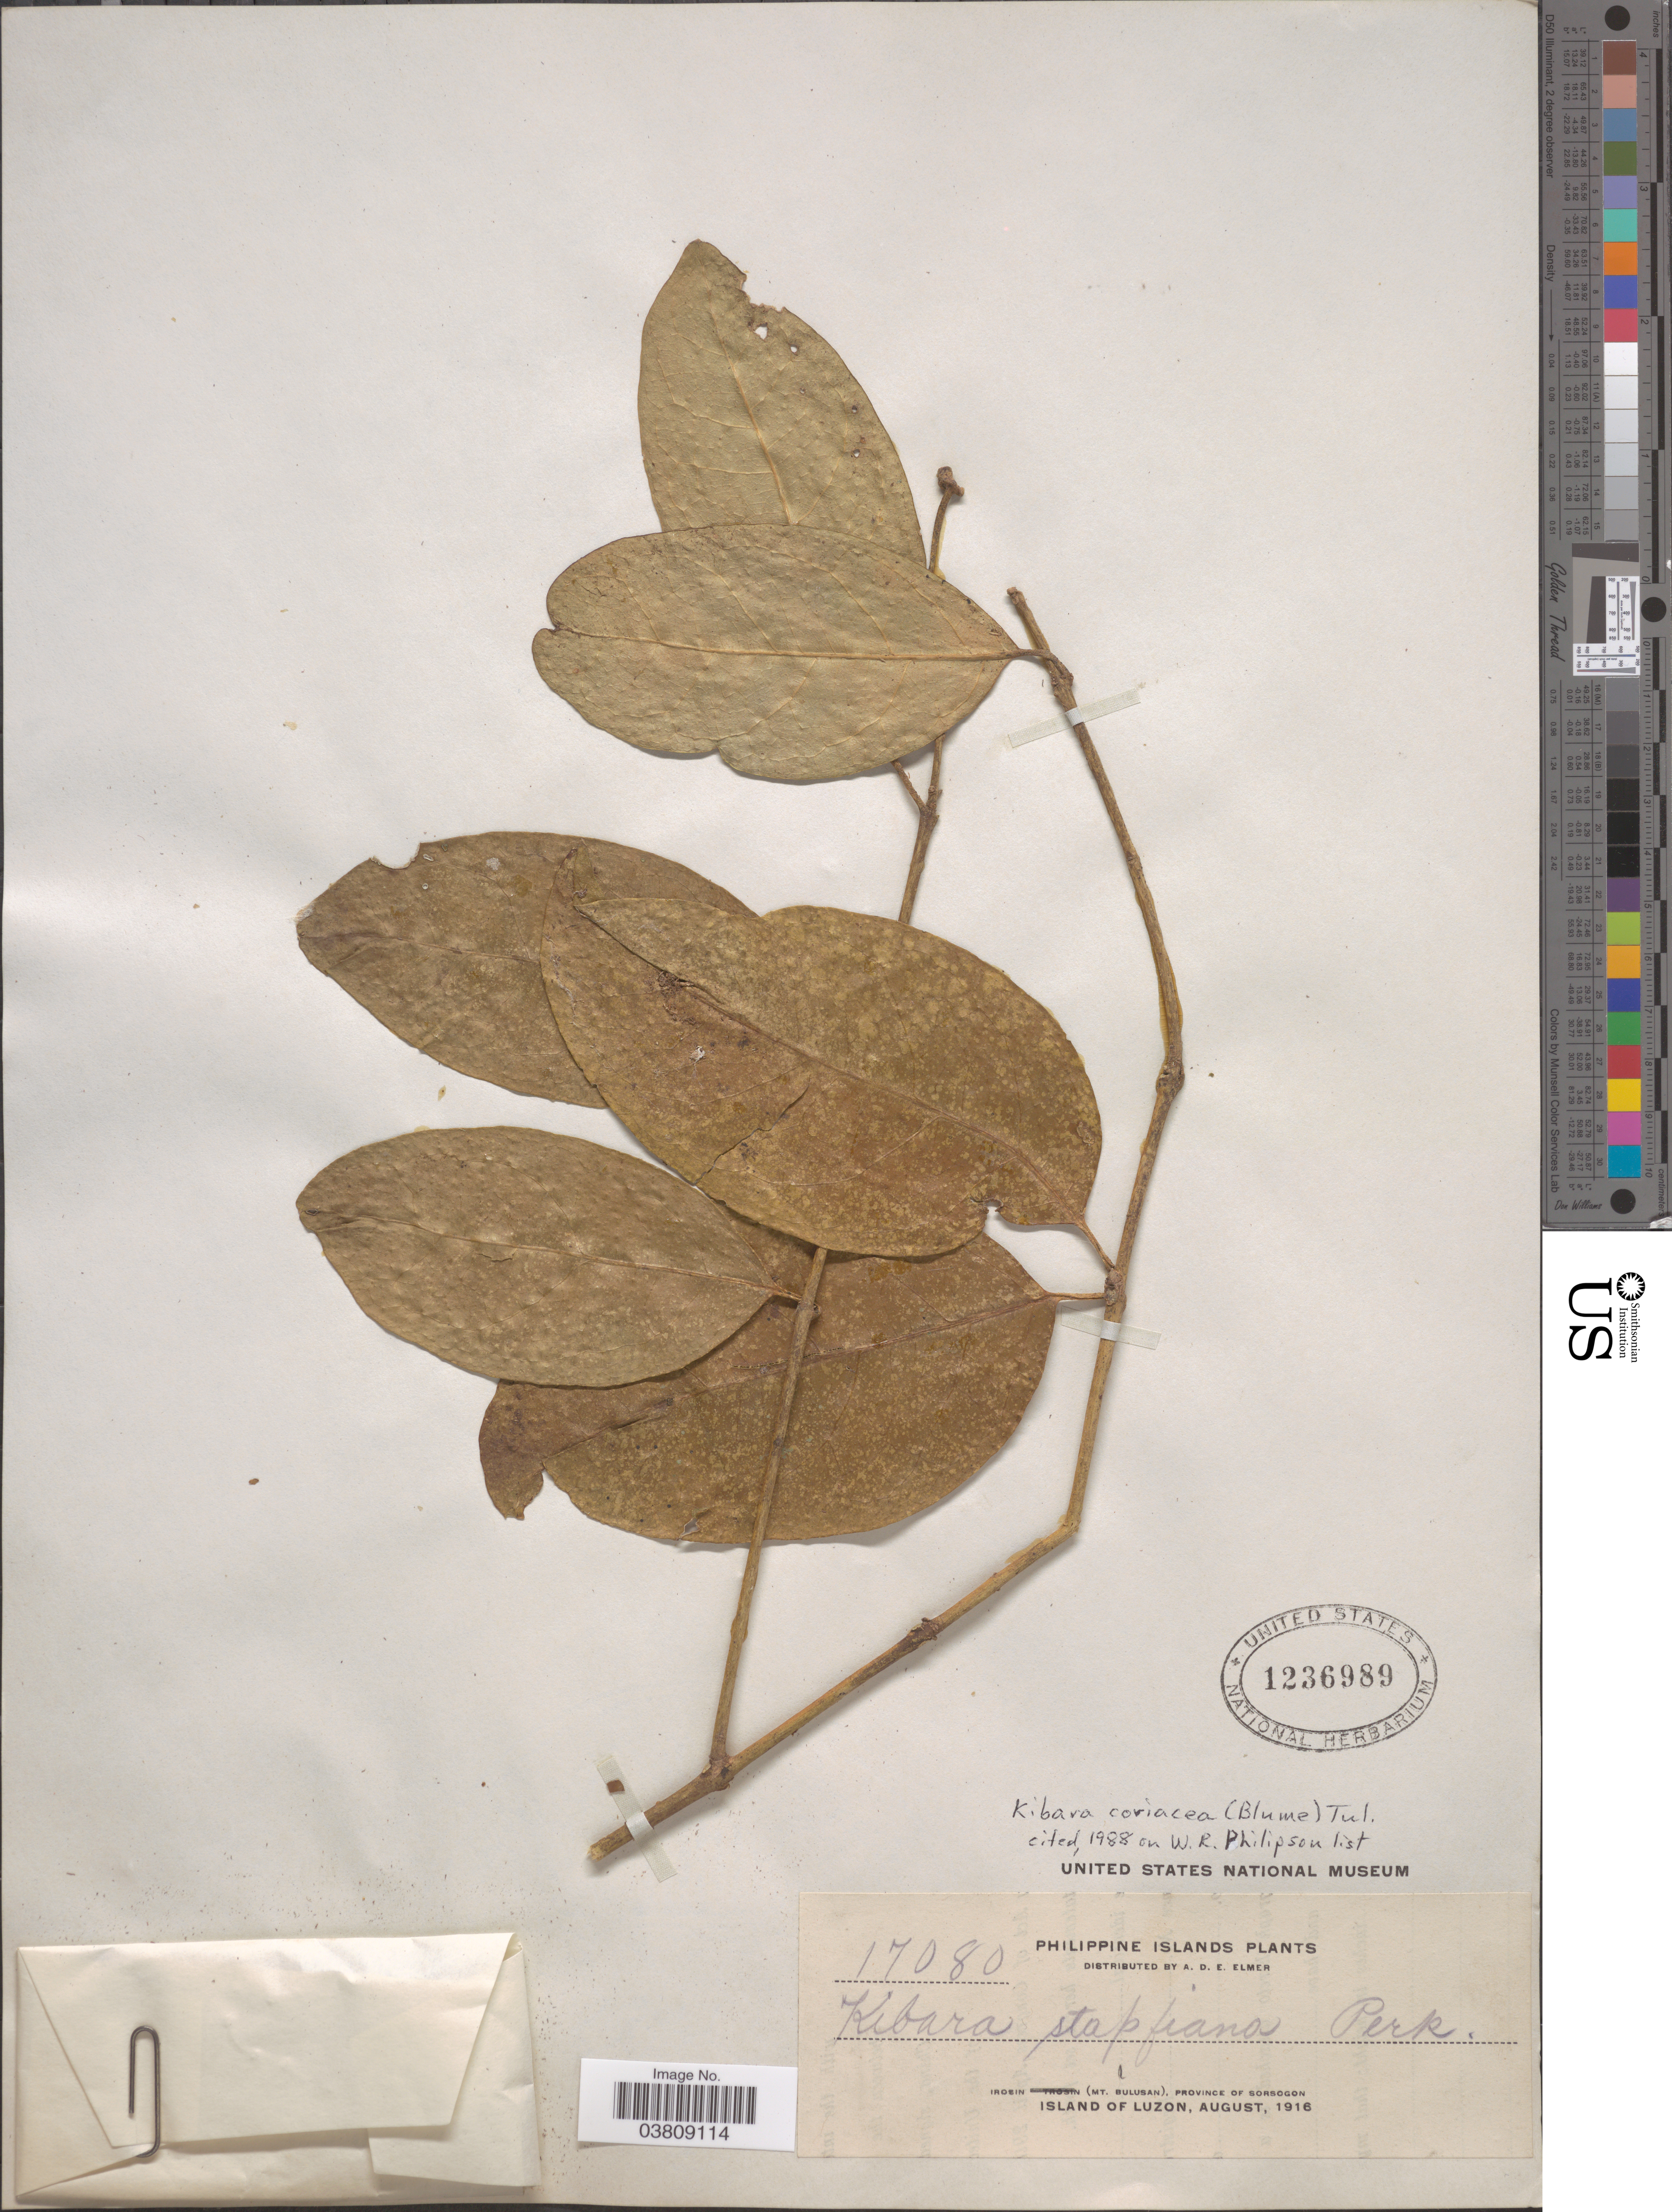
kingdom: Plantae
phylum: Tracheophyta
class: Magnoliopsida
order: Laurales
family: Monimiaceae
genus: Kibara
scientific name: Kibara coriacea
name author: (Blume) Hook. f. & Thomson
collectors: A. D. E. Elmer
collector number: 17080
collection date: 1916-08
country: Philippines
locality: Philippine Islands. Irosin (Mt. Bulusan), Province of Sorsogon. Island of Luzon.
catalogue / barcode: US 1236989